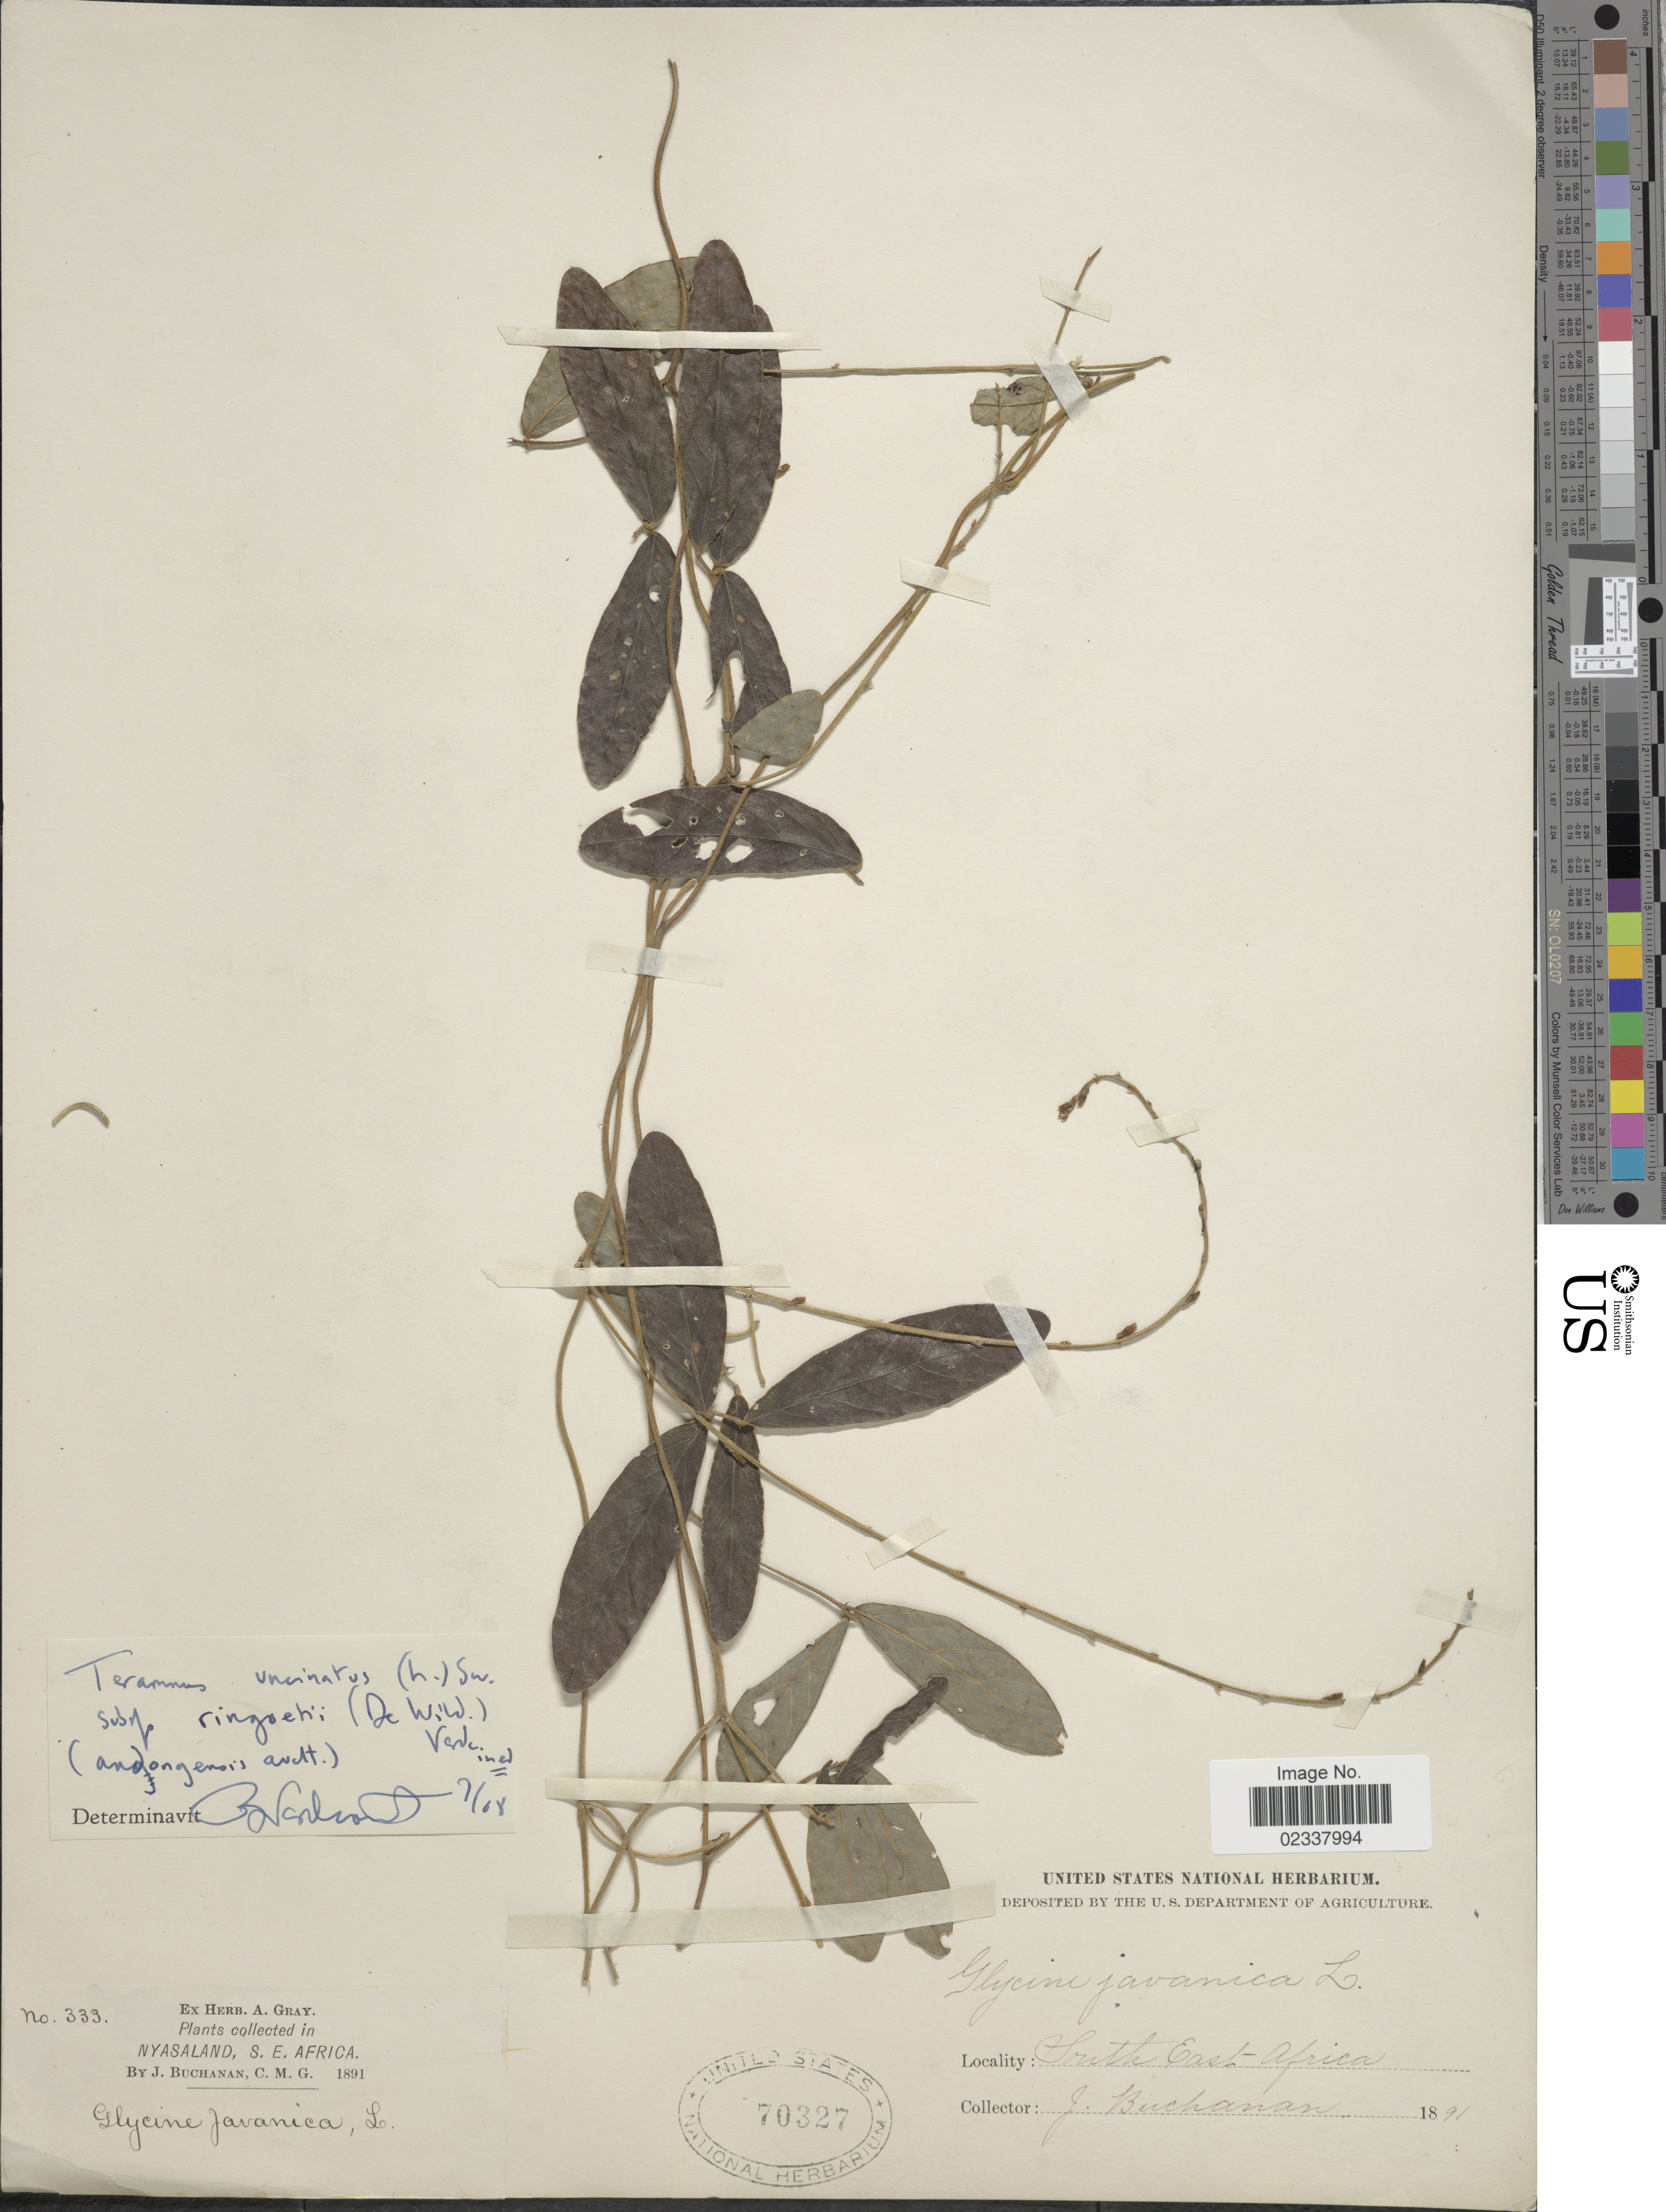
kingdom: Plantae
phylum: Tracheophyta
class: Magnoliopsida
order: Fabales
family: Fabaceae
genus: Teramnus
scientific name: Teramnus uncinatus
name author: (L.) Sw.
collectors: J. Buchanan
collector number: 333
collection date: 1891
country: Malawi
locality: Nyasaland, South East Africa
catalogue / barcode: US 70327